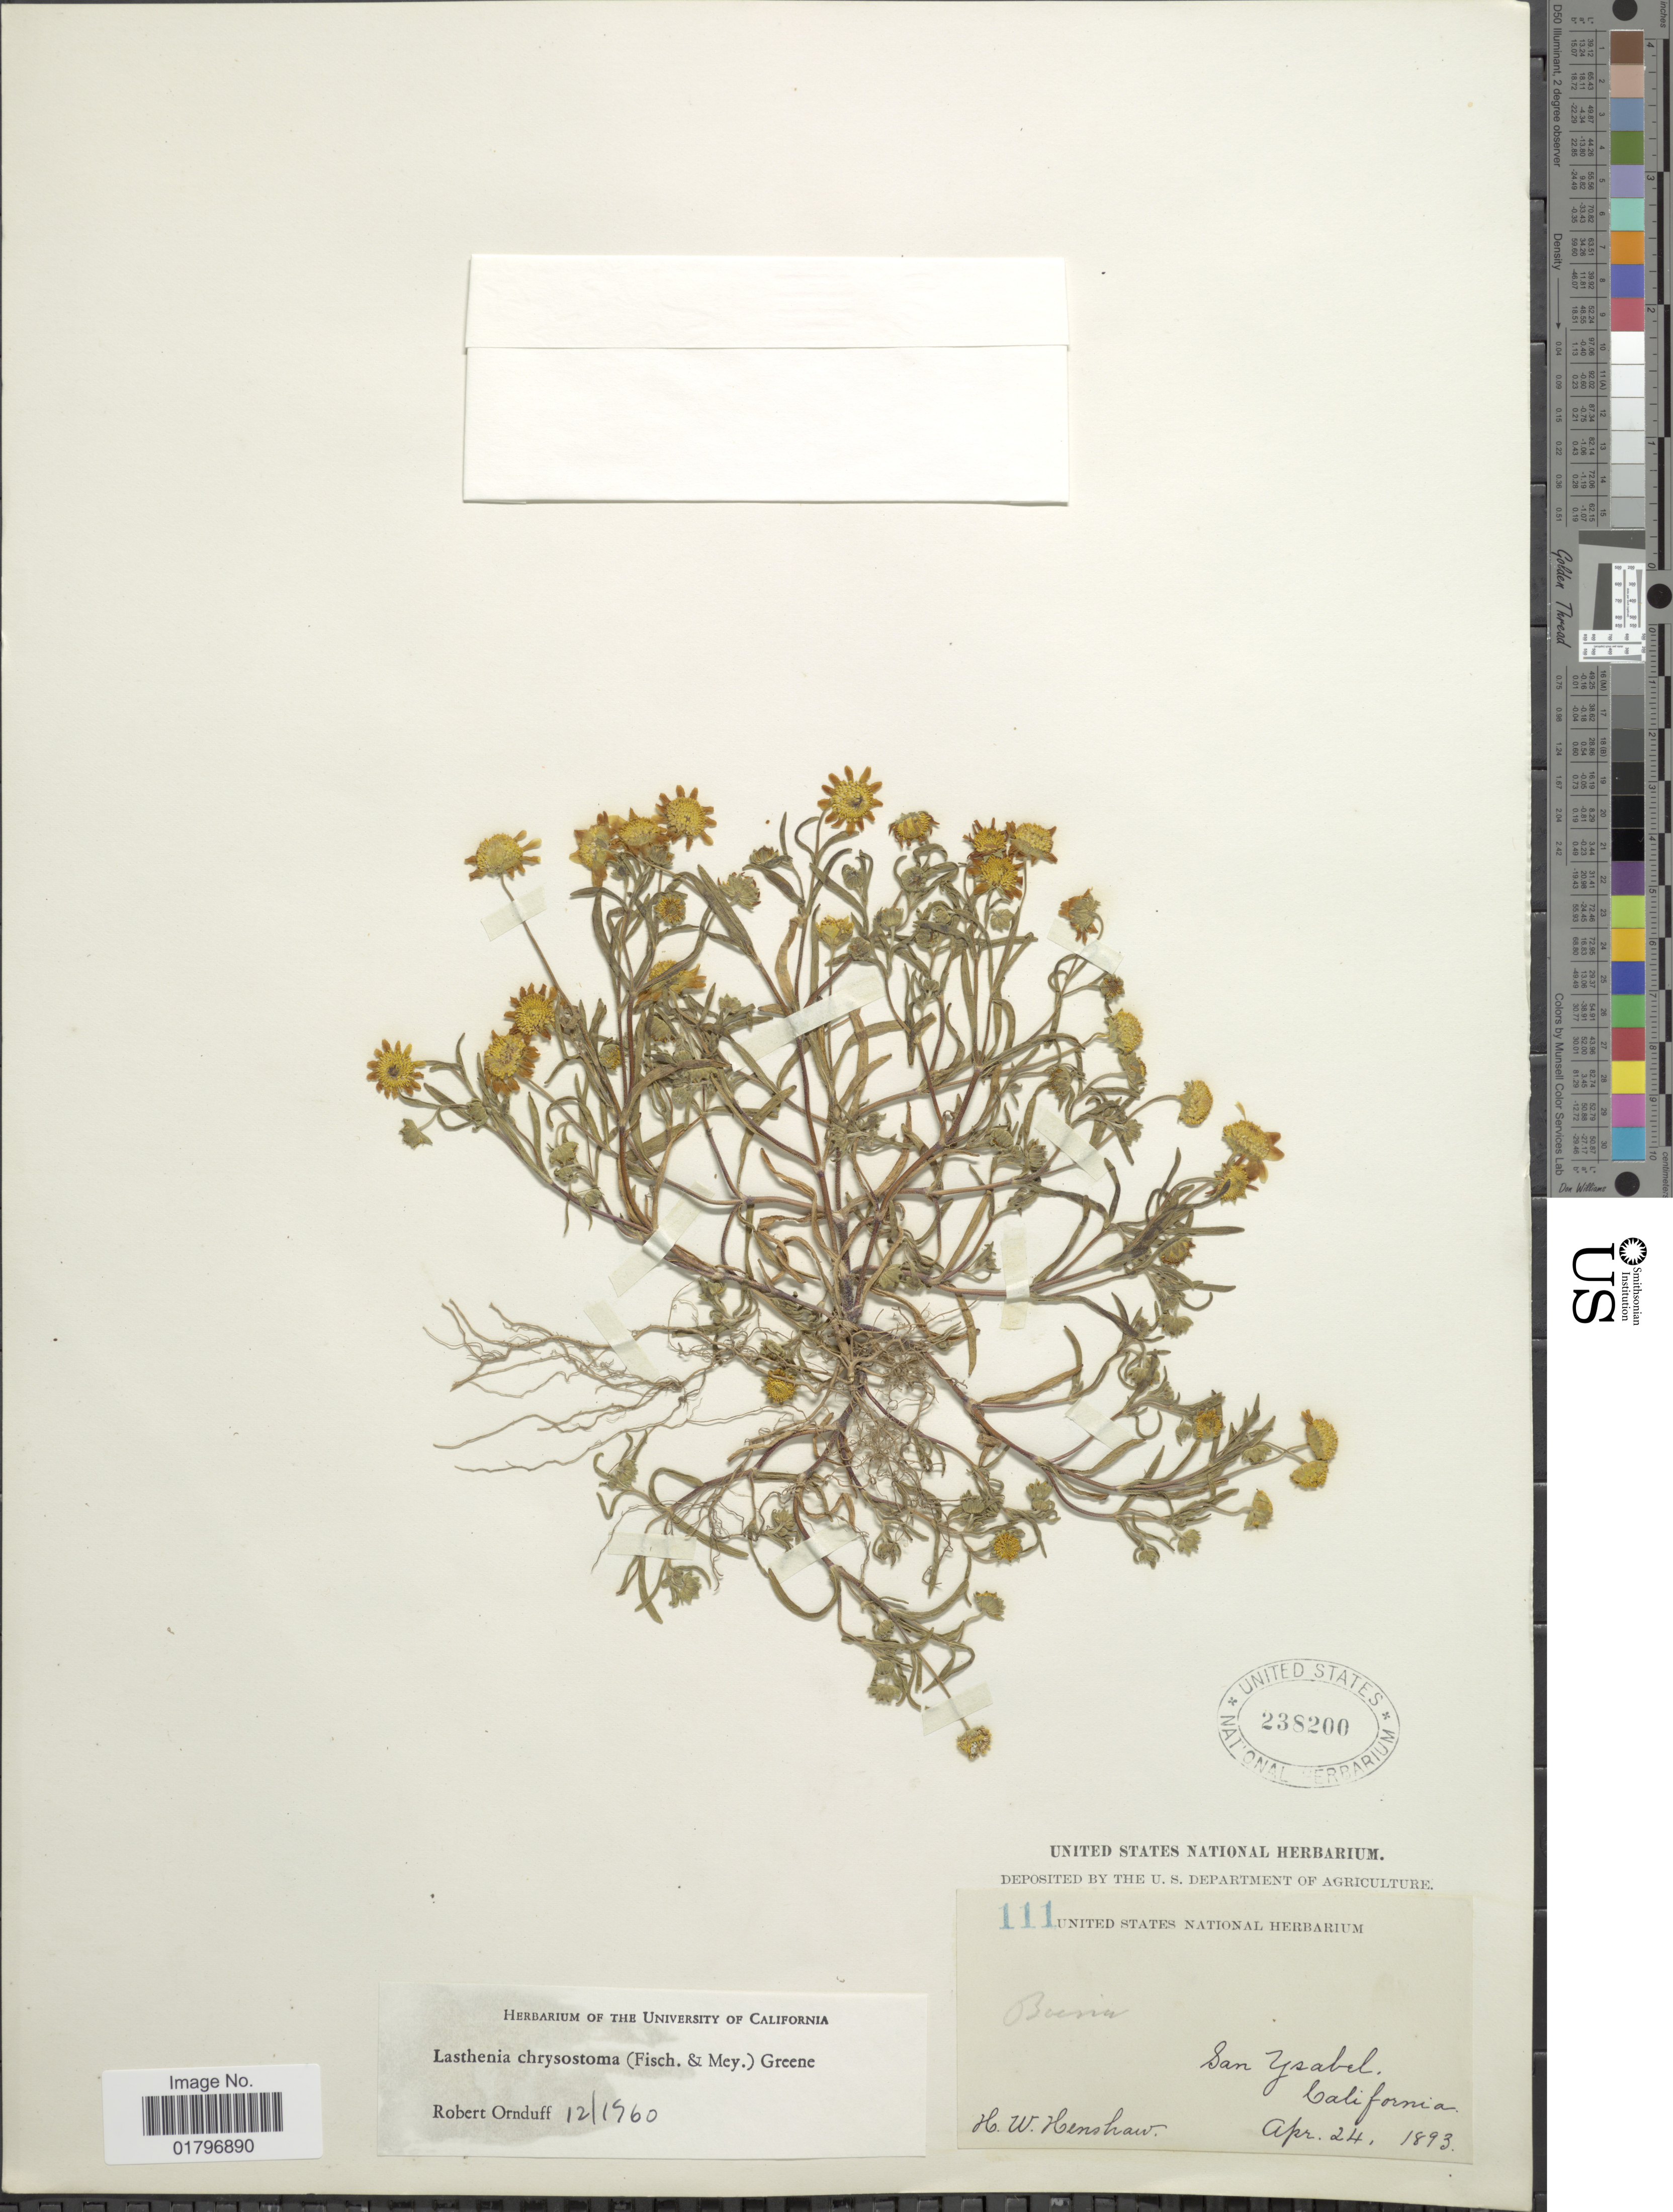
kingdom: Plantae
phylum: Tracheophyta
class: Magnoliopsida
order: Asterales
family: Asteraceae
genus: Lasthenia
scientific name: Lasthenia chrysostoma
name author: (Fisch. & C.A. Mey.) Greene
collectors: H. Henshaw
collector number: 111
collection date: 1893-04-24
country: United States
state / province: California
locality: San Ysabel, California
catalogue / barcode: US 238200